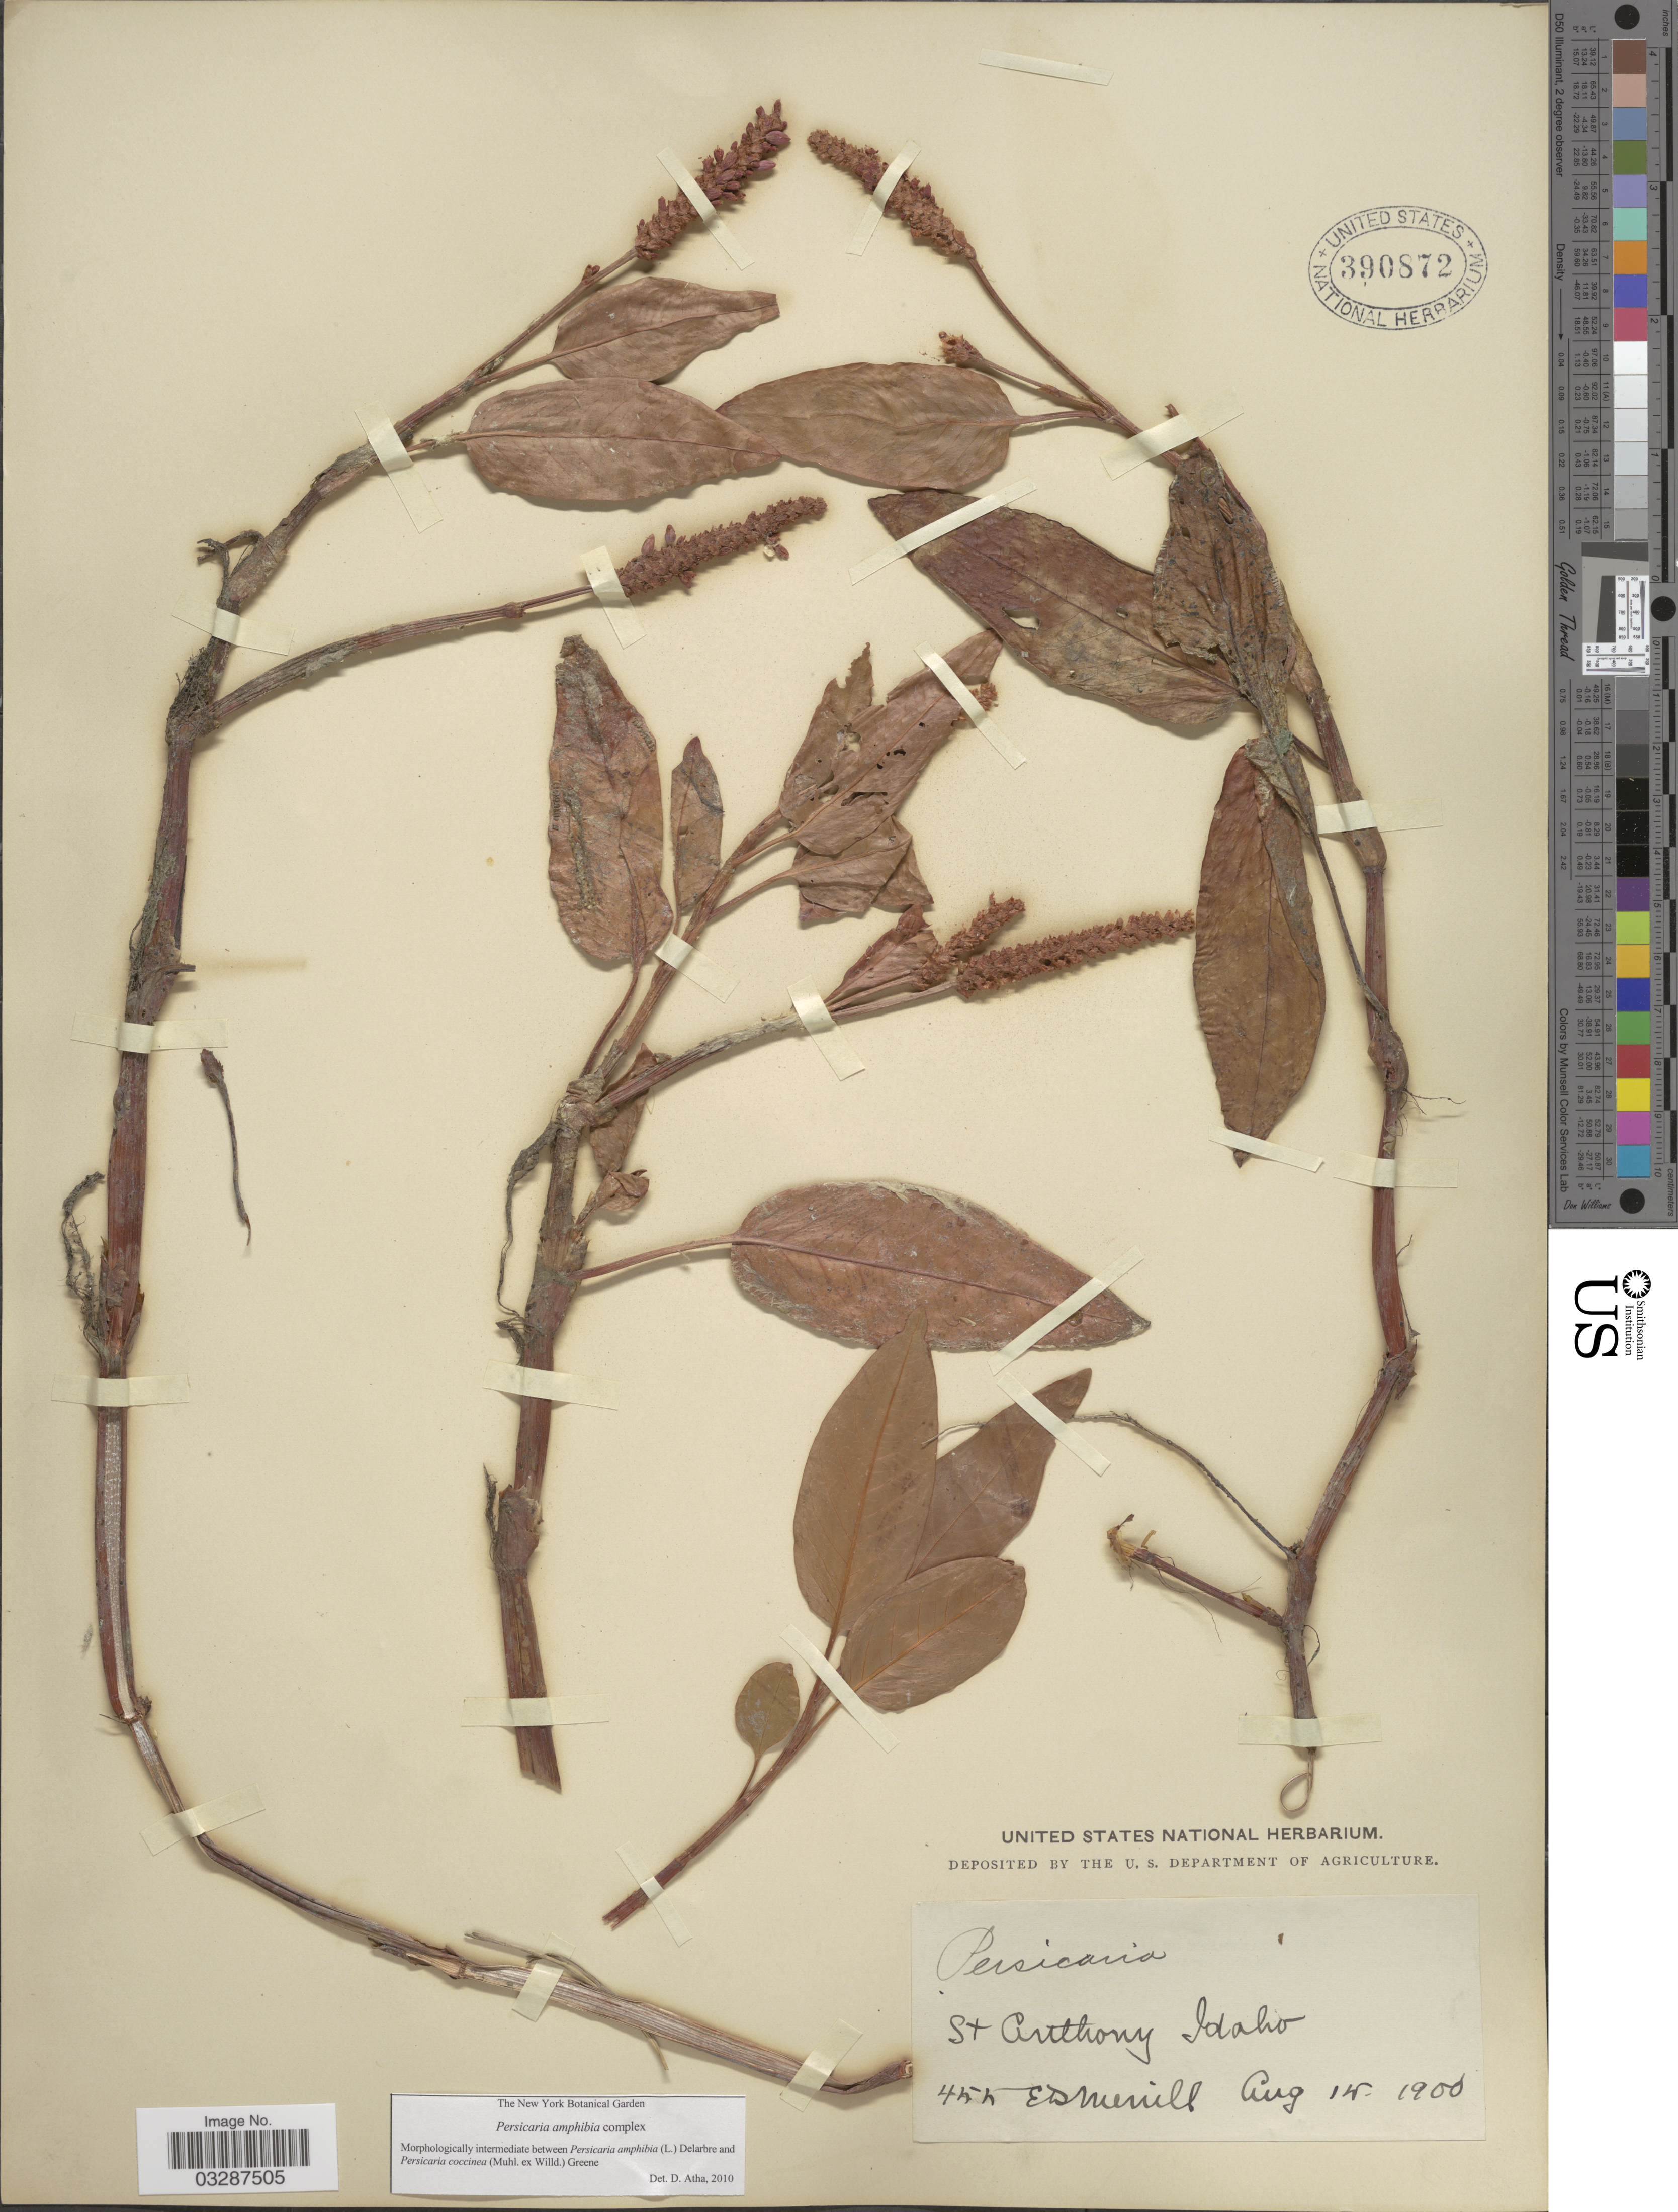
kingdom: Plantae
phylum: Tracheophyta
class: Magnoliopsida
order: Caryophyllales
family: Polygonaceae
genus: Persicaria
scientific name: Persicaria amphibia complex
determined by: Atha, D. E.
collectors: E. D. Merrill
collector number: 455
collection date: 1900-08-14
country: United States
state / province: Idaho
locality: St Anthony.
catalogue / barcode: US 390872